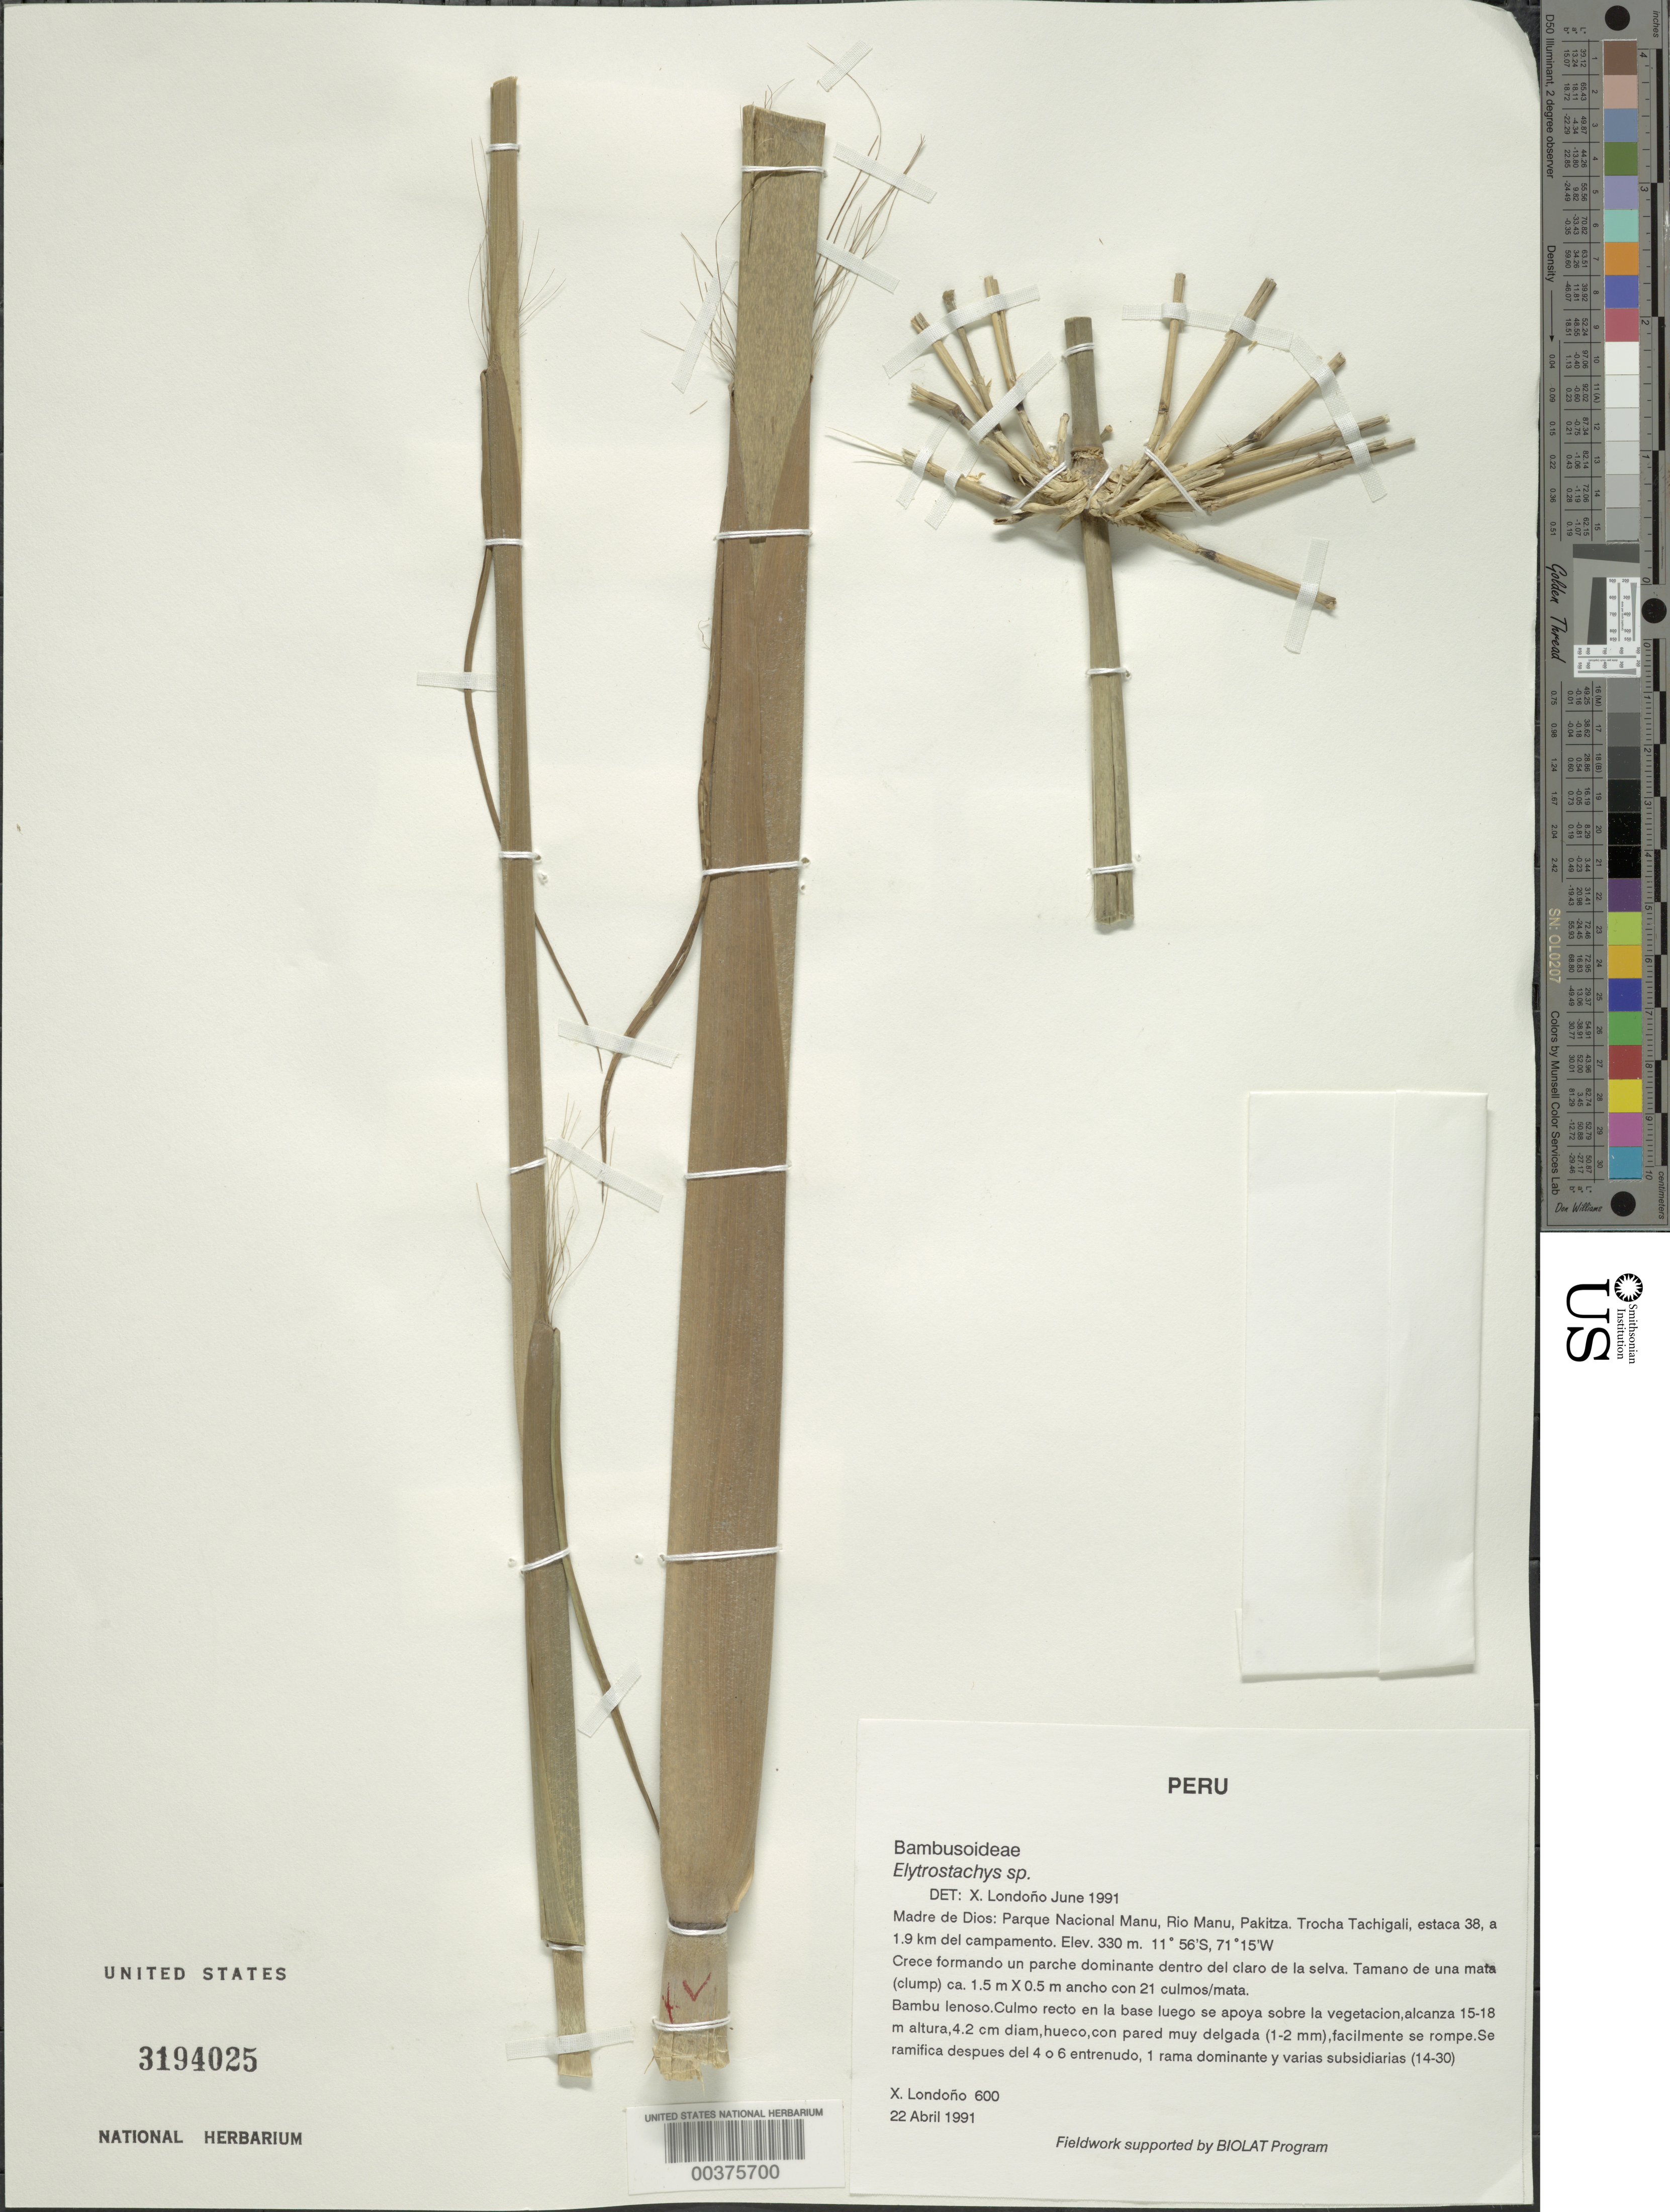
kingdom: Plantae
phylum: Tracheophyta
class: Liliopsida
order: Poales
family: Poaceae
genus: Elytrostachys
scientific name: Elytrostachys sp.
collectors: X. Londoño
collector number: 600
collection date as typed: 22 Apr 1991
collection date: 1991-04-22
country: Peru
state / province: Madre de Dios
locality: Parque nacional manu, rio manu, pakitza; trocha tachigali, estaca 38, 1.9 km del campamento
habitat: En el sotobosque de la selva, en tierra firme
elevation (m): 330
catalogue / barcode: US 3194025